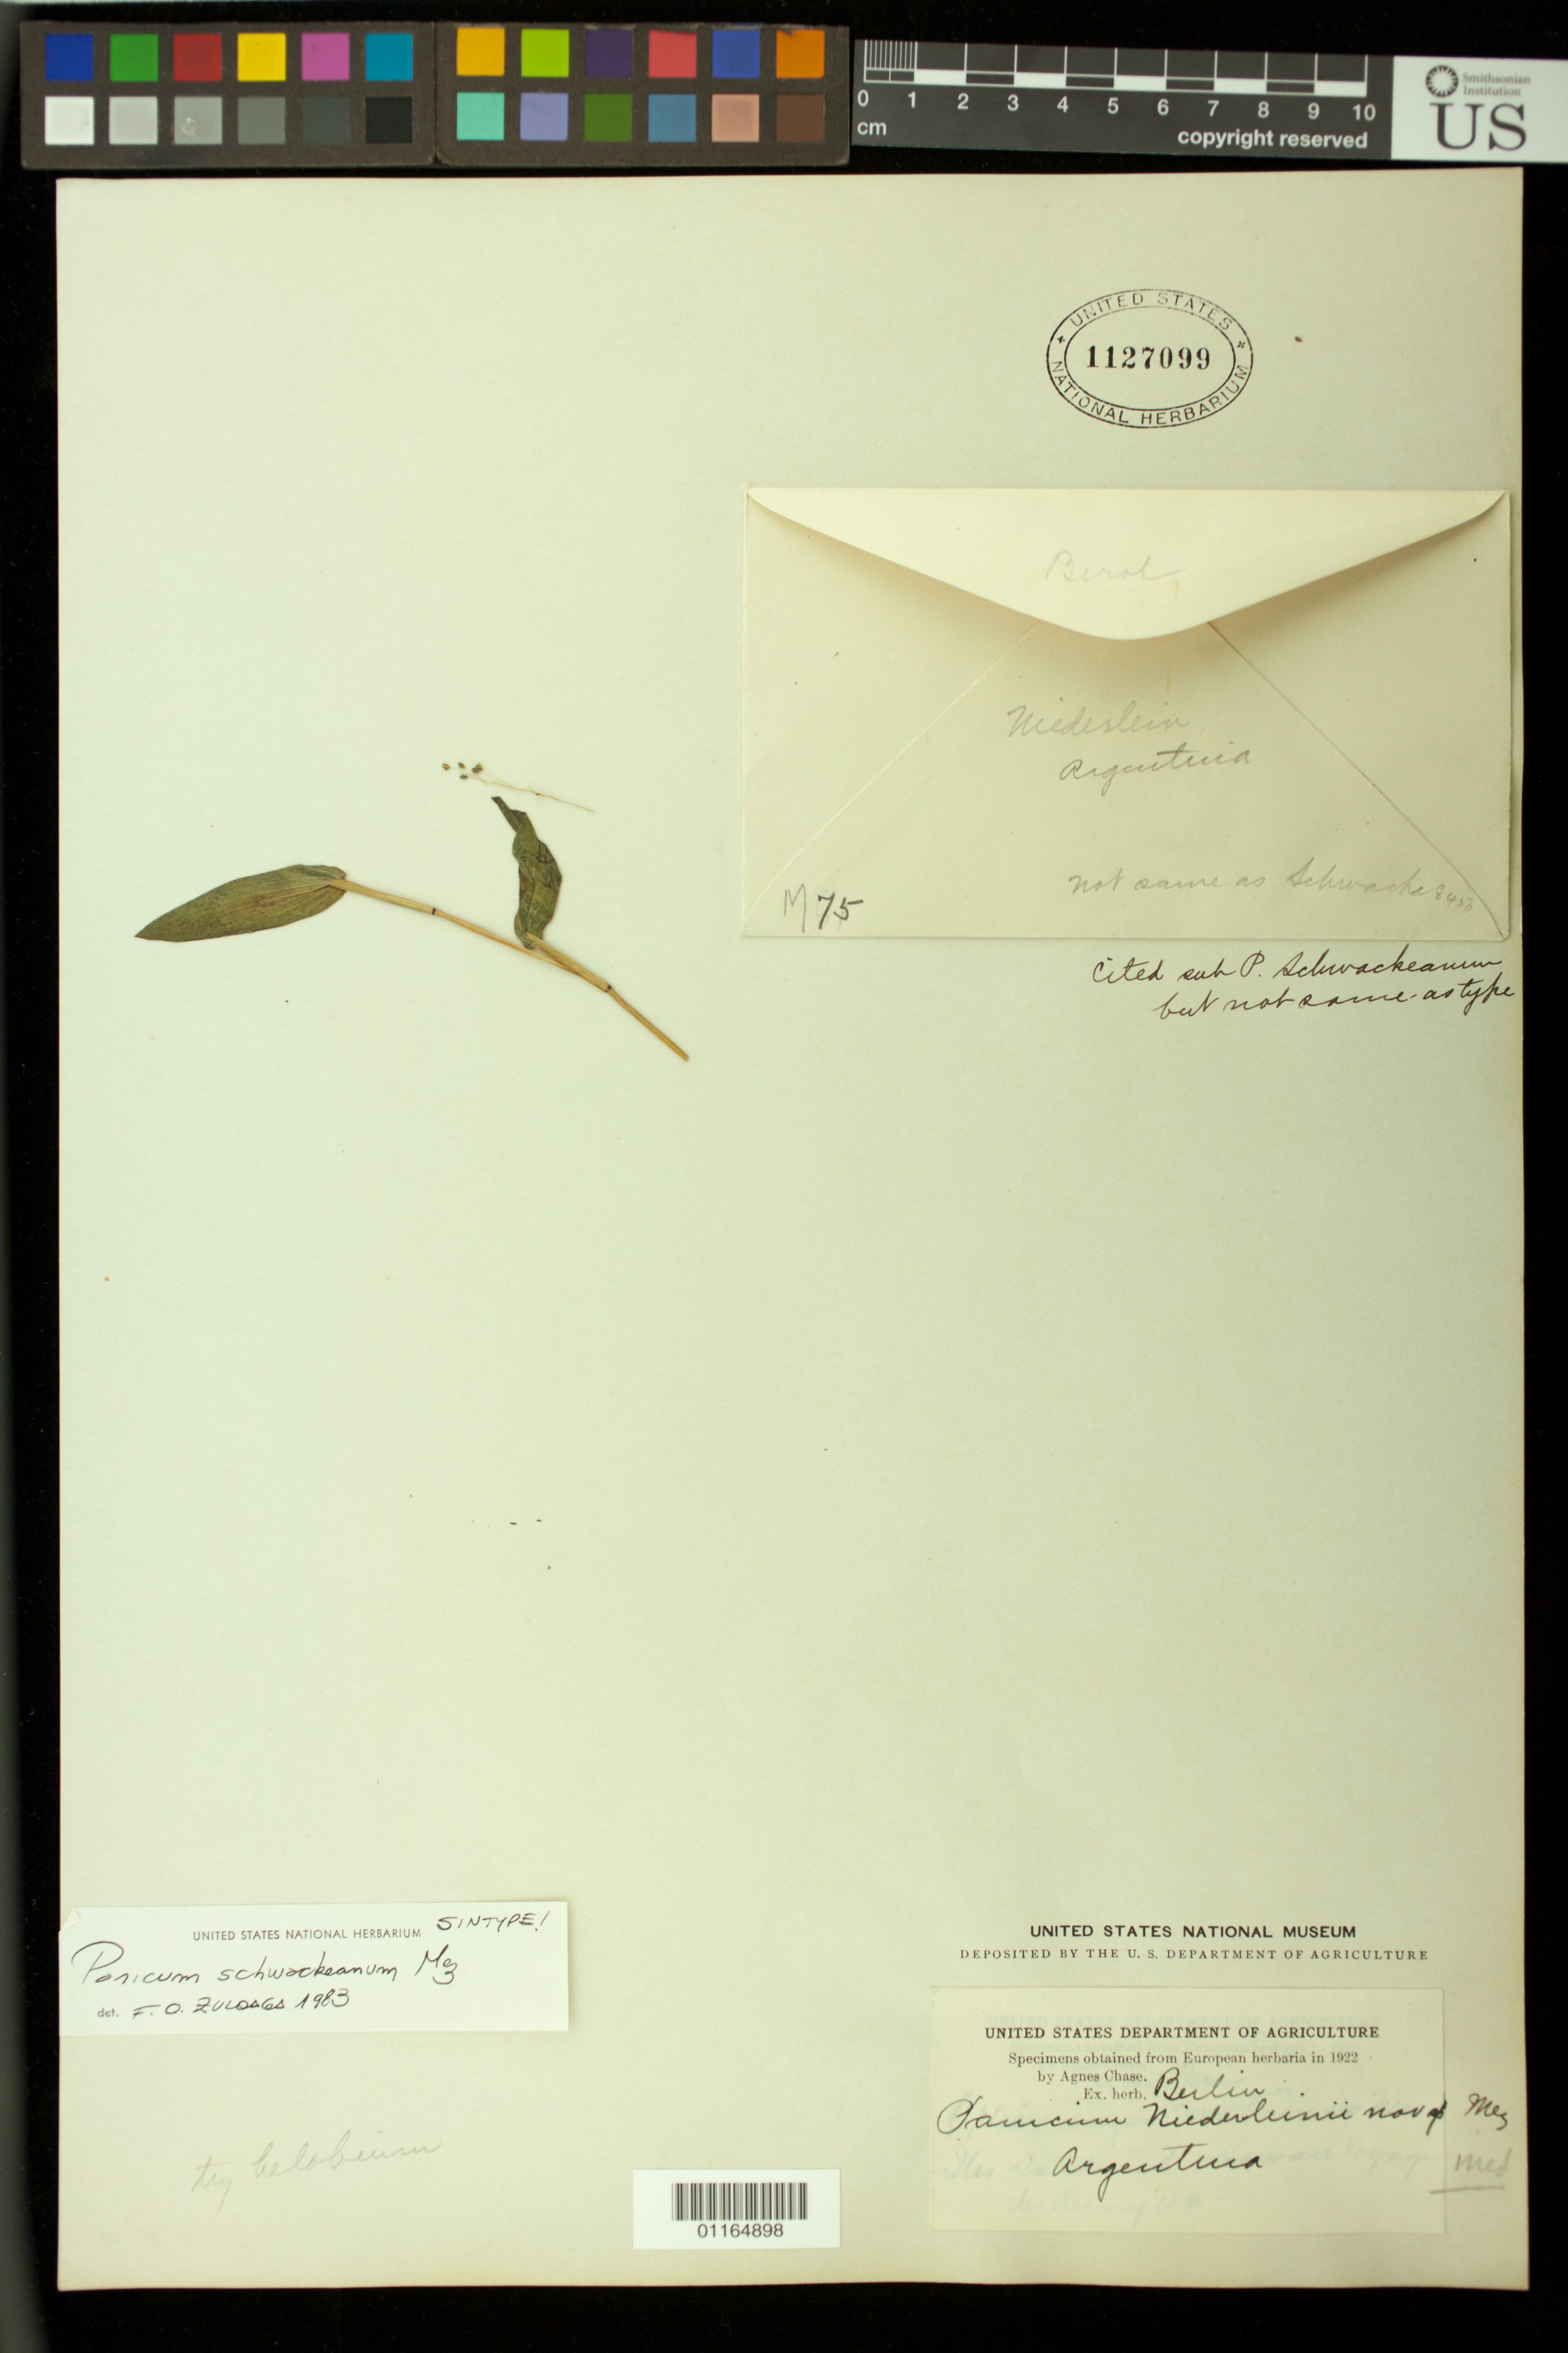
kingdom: Plantae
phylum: Tracheophyta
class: Liliopsida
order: Poales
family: Poaceae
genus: Panicum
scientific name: Panicum schwackeanum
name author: Mez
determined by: Zuloaga, F. O.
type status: Isosyntype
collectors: W. Niederlein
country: Argentina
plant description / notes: Fragmentary material of type specimen ex herb. Berlin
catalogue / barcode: US 1127099